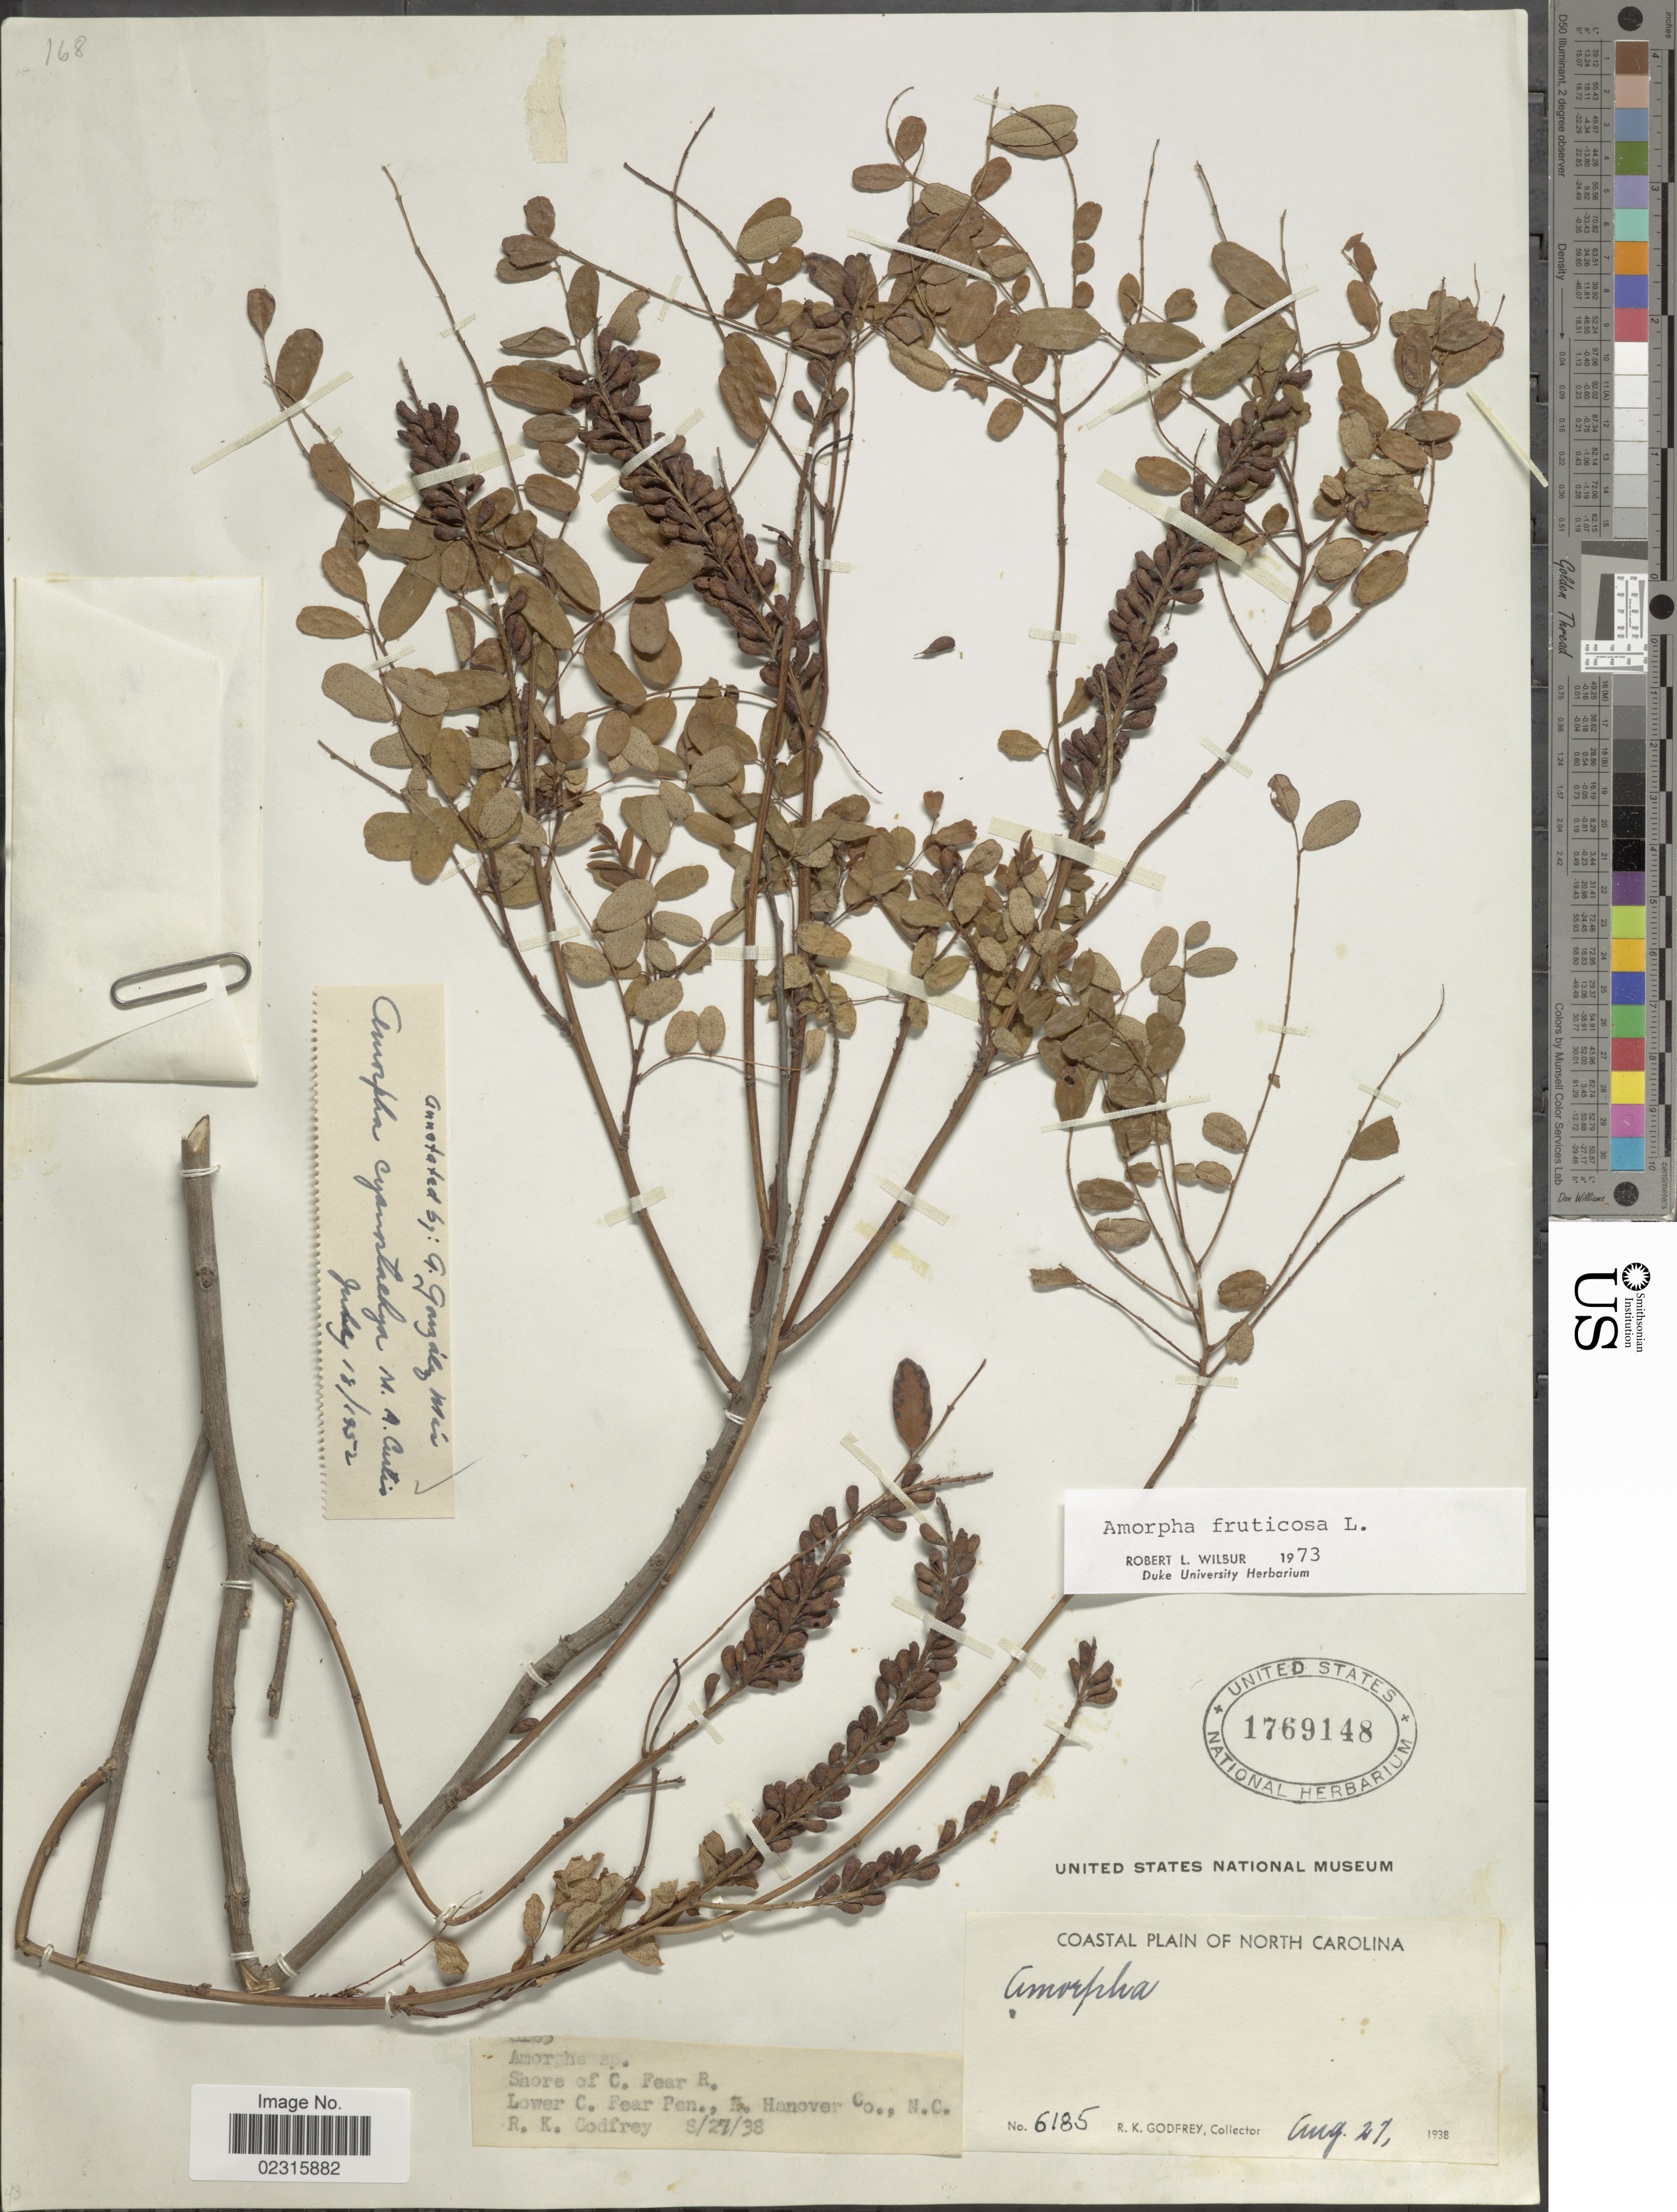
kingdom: Plantae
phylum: Tracheophyta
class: Magnoliopsida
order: Fabales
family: Fabaceae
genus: Amorpha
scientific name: Amorpha fruticosa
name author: L.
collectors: R. K. Godfrey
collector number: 6185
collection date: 1938-01-27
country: United States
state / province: North Carolina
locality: Coastal Plain, Lower Co, Fear Pen. S. Hanover Co.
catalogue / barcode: US 1769148